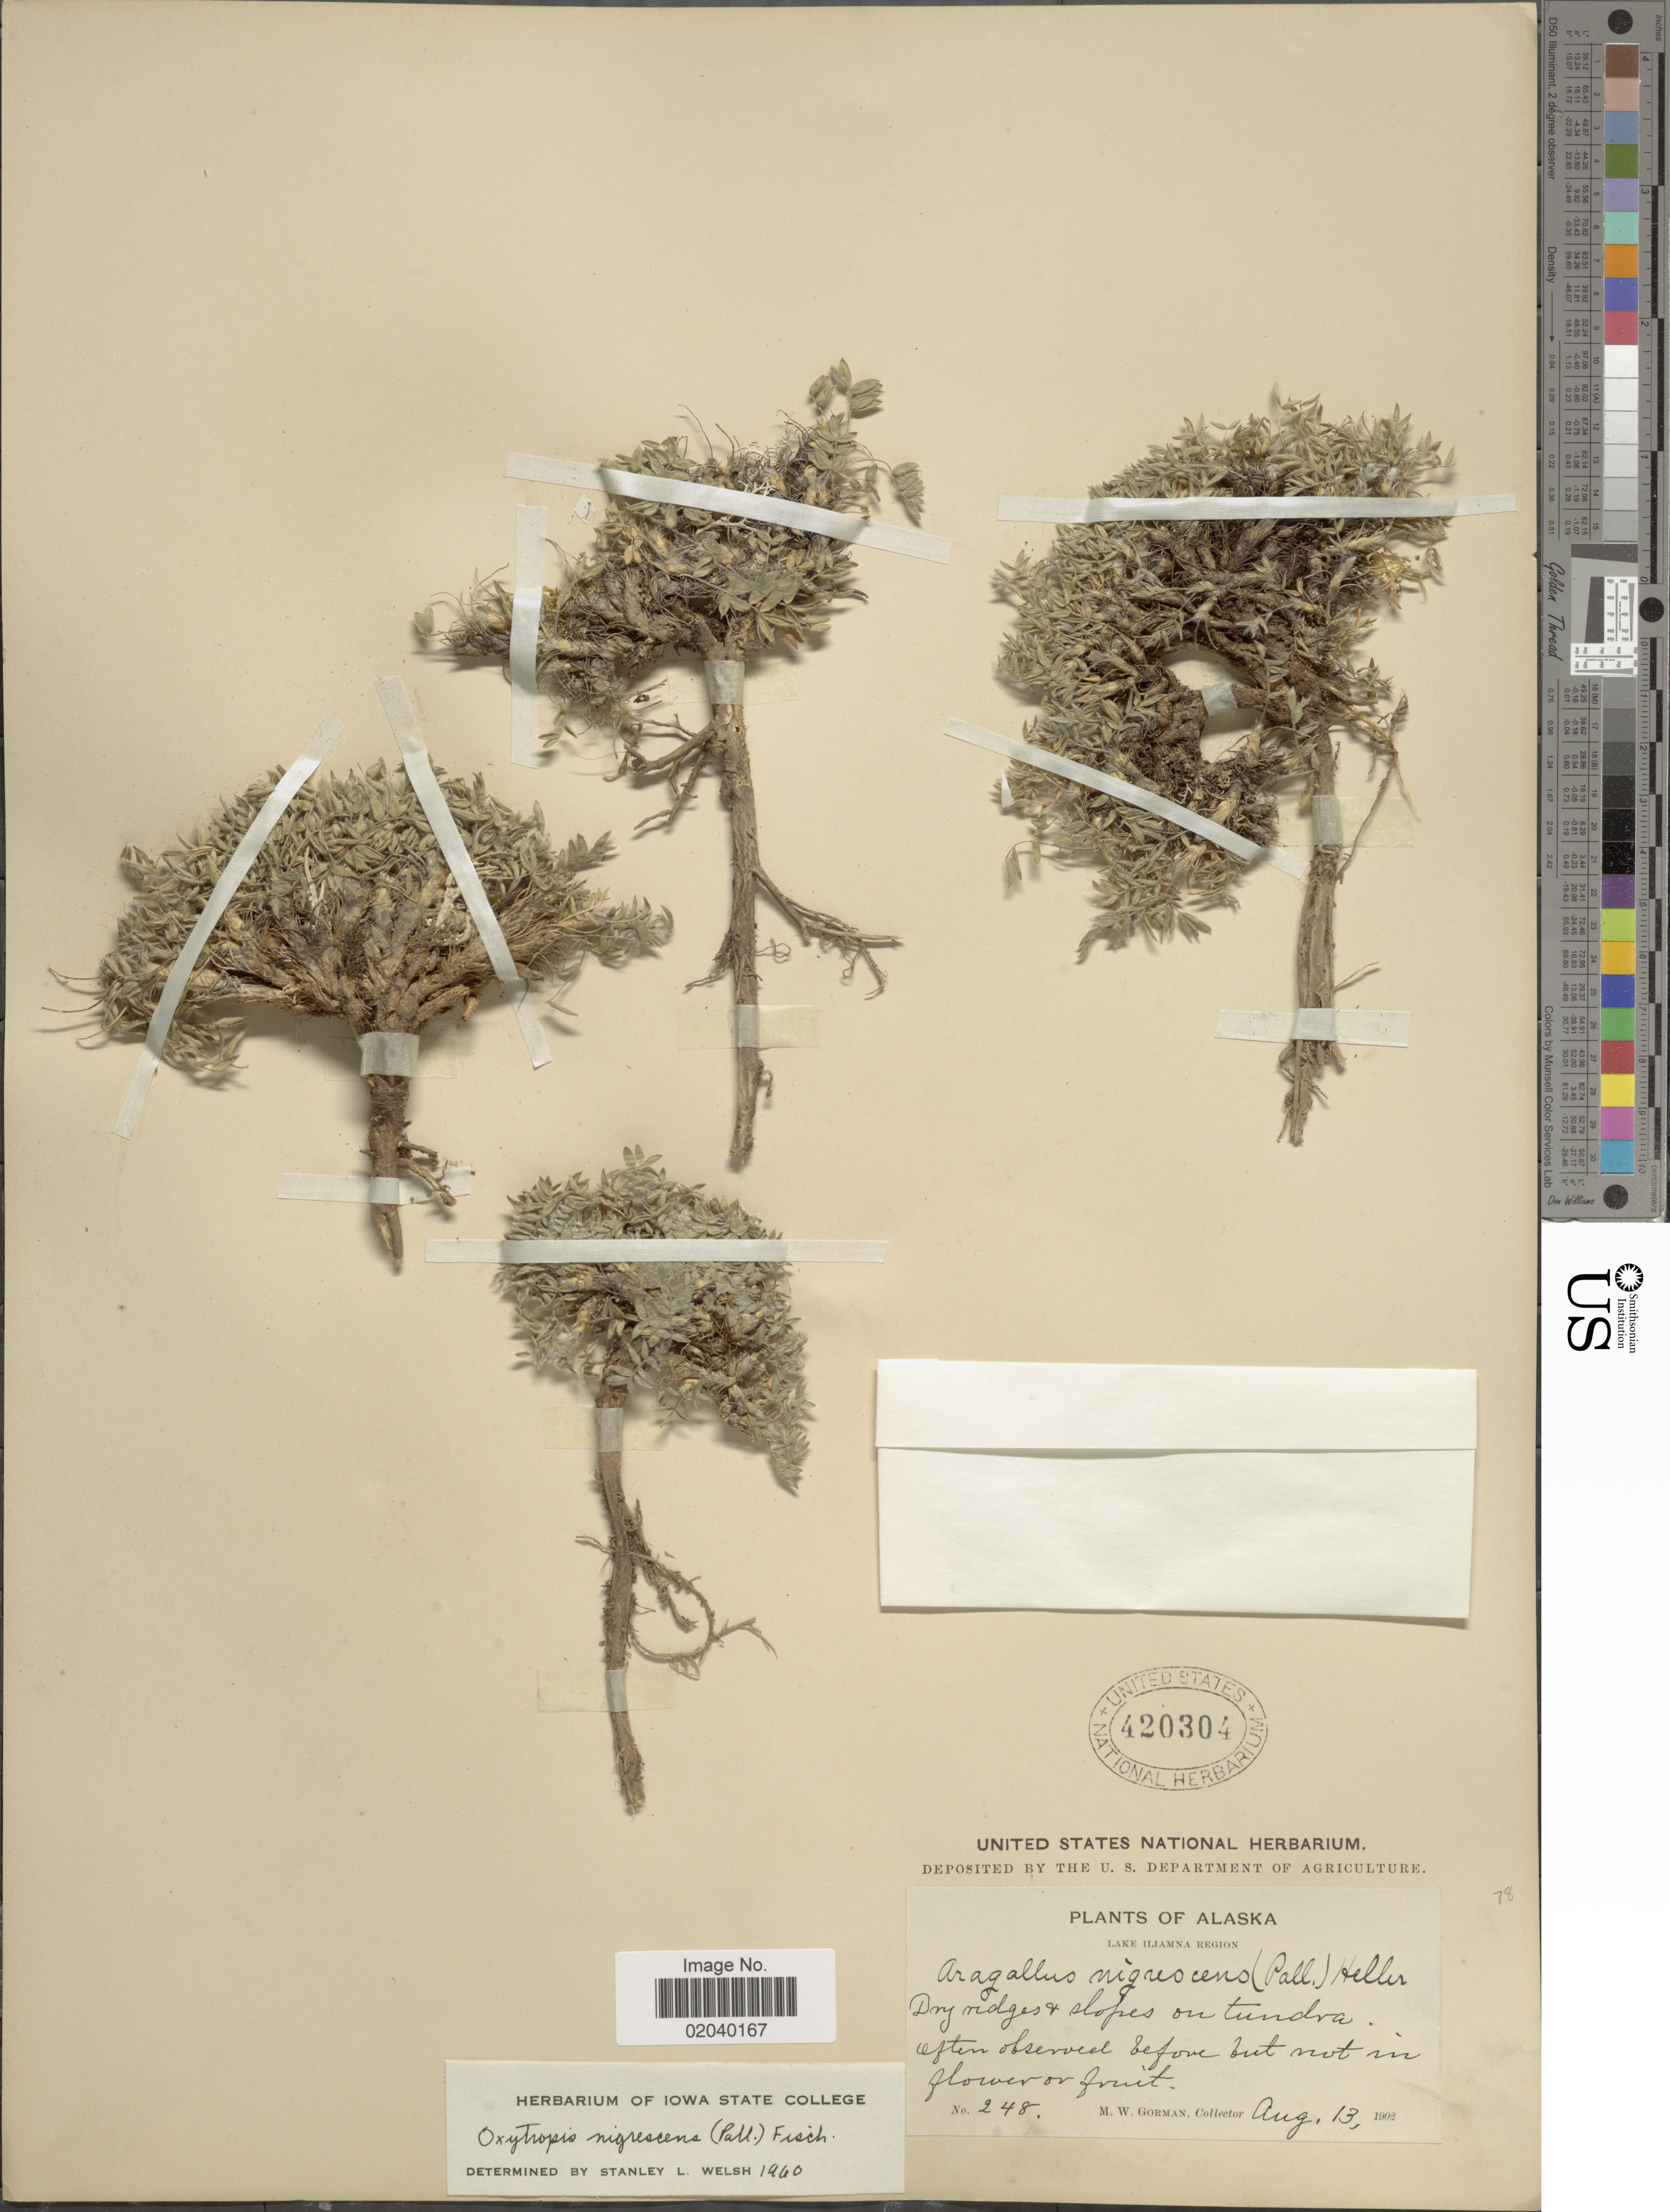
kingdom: Plantae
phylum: Tracheophyta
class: Magnoliopsida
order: Fabales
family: Fabaceae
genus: Oxytropis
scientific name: Oxytropis nigrescens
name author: (Pall.) Fisch. ex DC.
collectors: M. W. Gorman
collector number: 248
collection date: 1902-08-13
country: United States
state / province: Alaska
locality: Lake Iliamna Region, Dry ridges + slopes on tundra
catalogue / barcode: US 420304